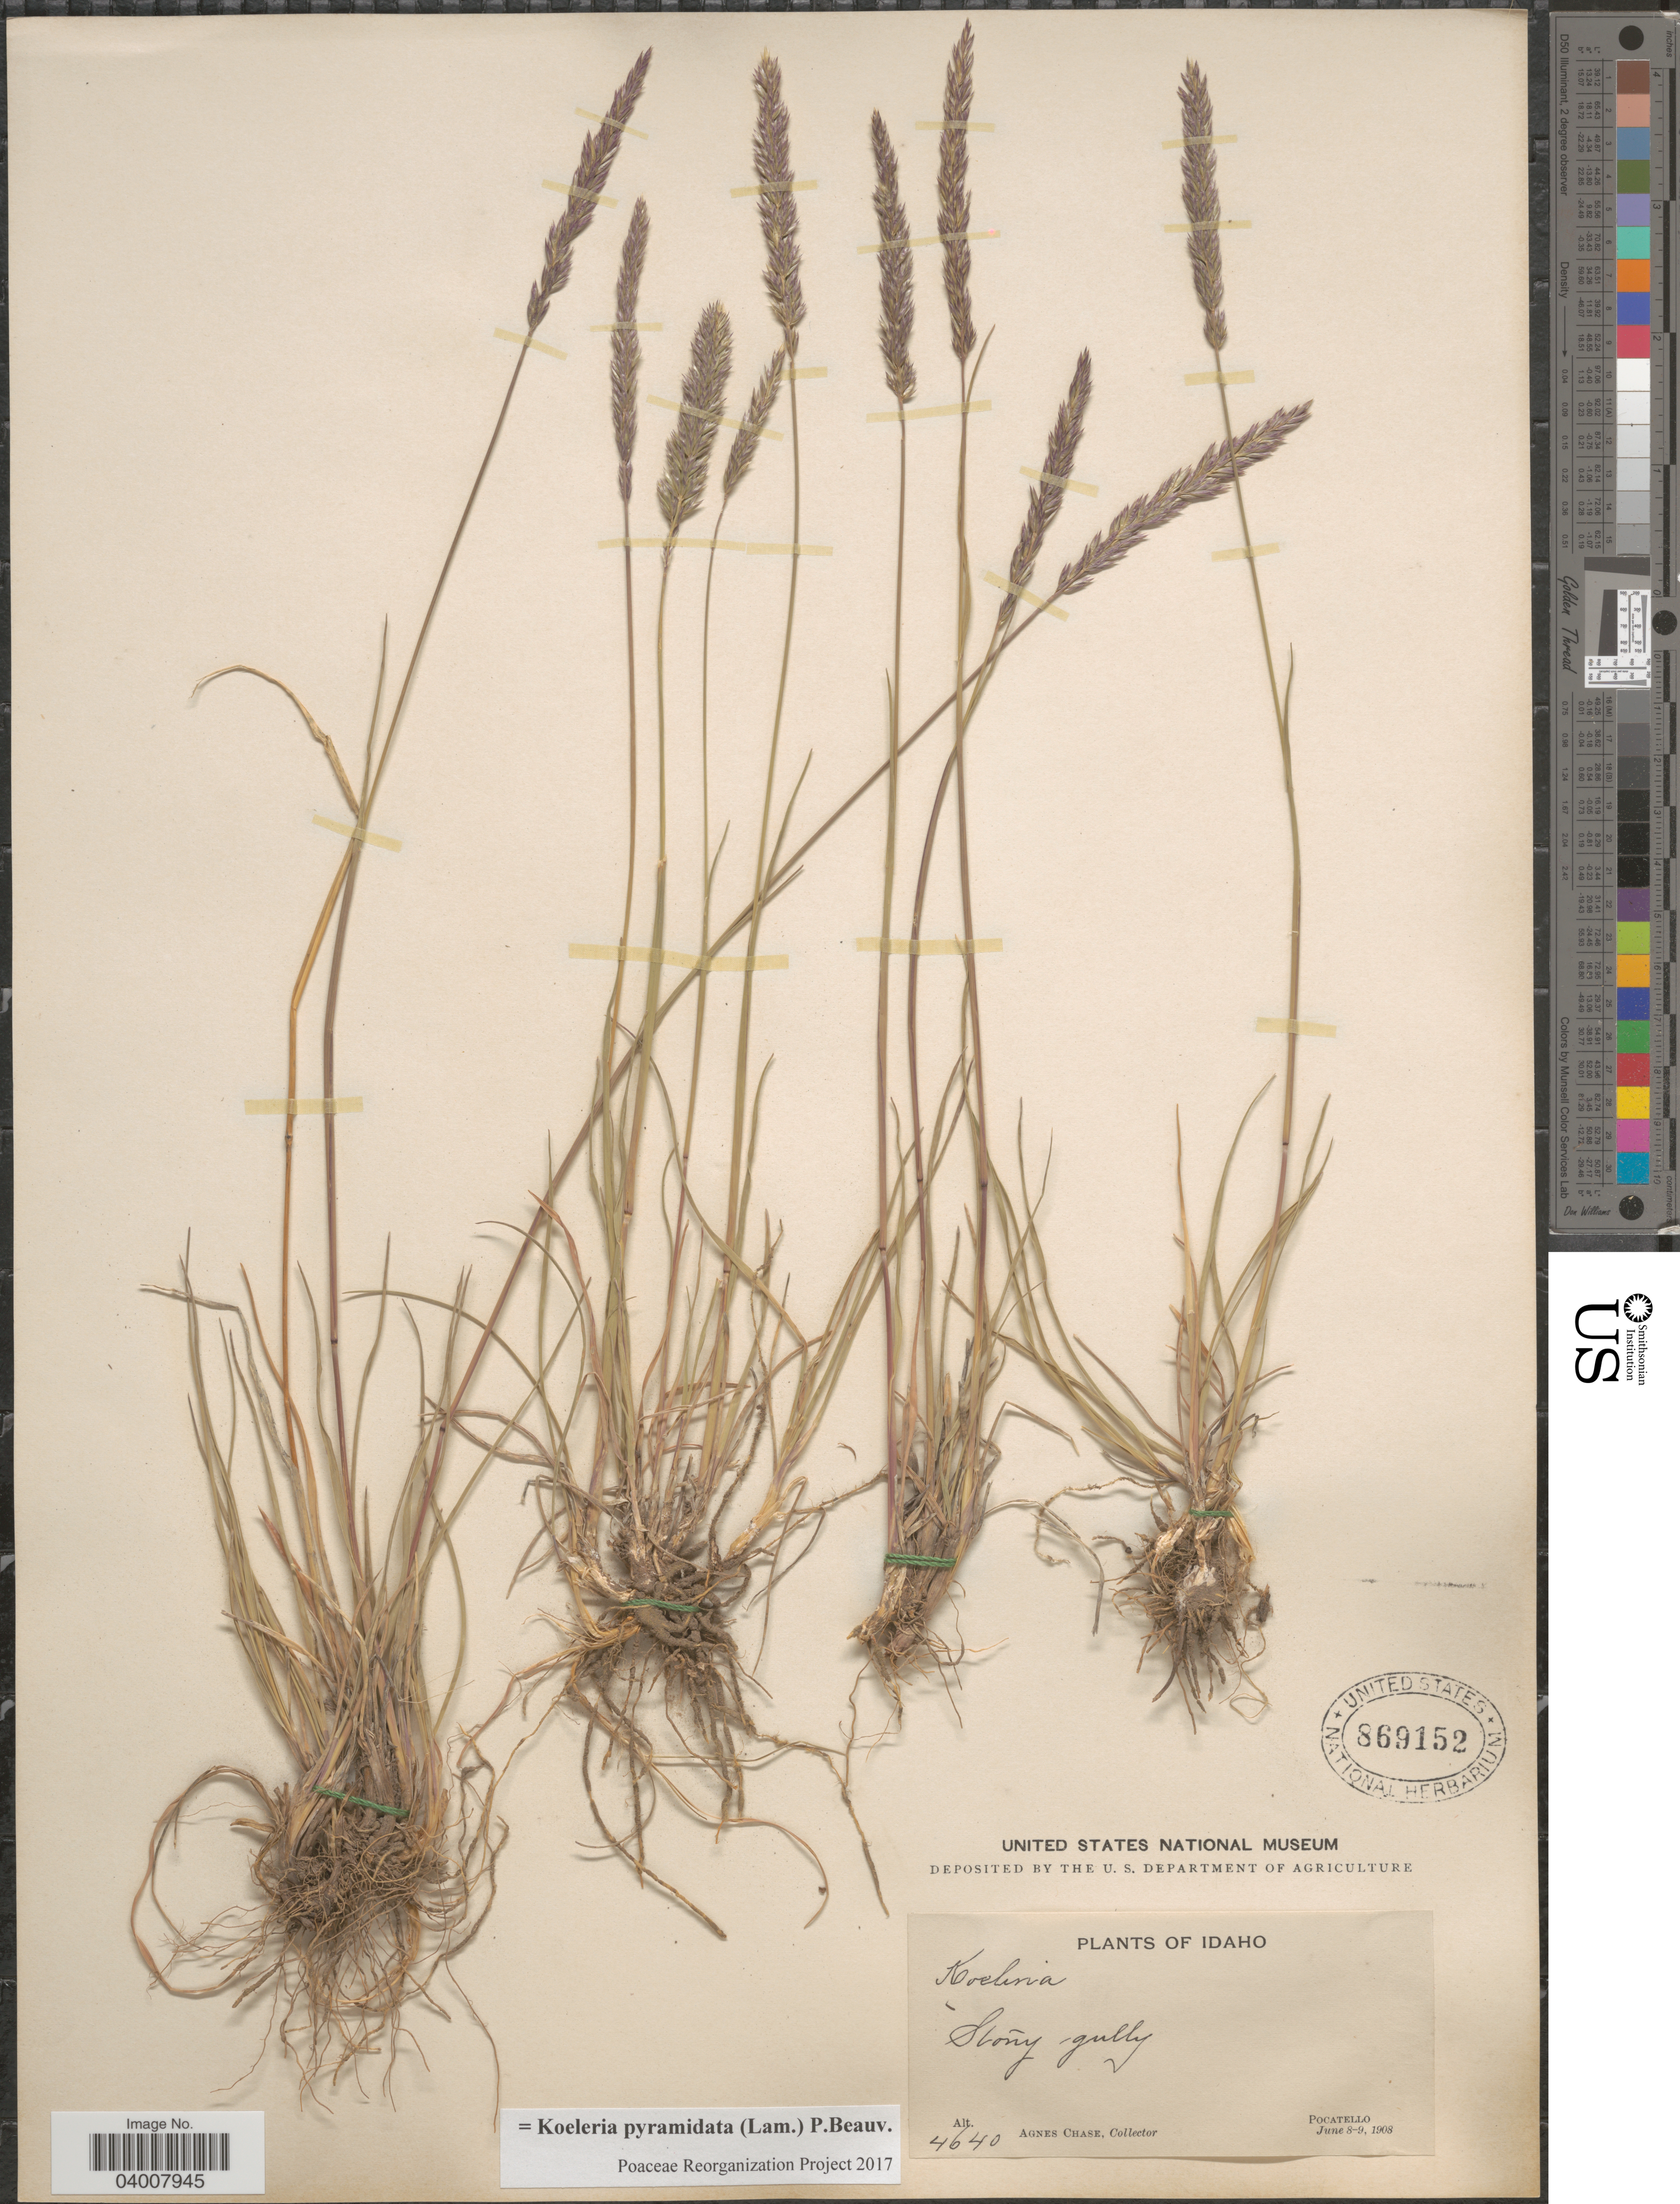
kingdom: Plantae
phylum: Tracheophyta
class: Liliopsida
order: Poales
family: Poaceae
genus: Koeleria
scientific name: Koeleria pyramidata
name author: (Lam.) P. Beauv.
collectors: A. Chase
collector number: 4640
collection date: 1908-06-08/1908-06-09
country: United States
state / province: Idaho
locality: Pocatello.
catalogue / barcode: US 869152